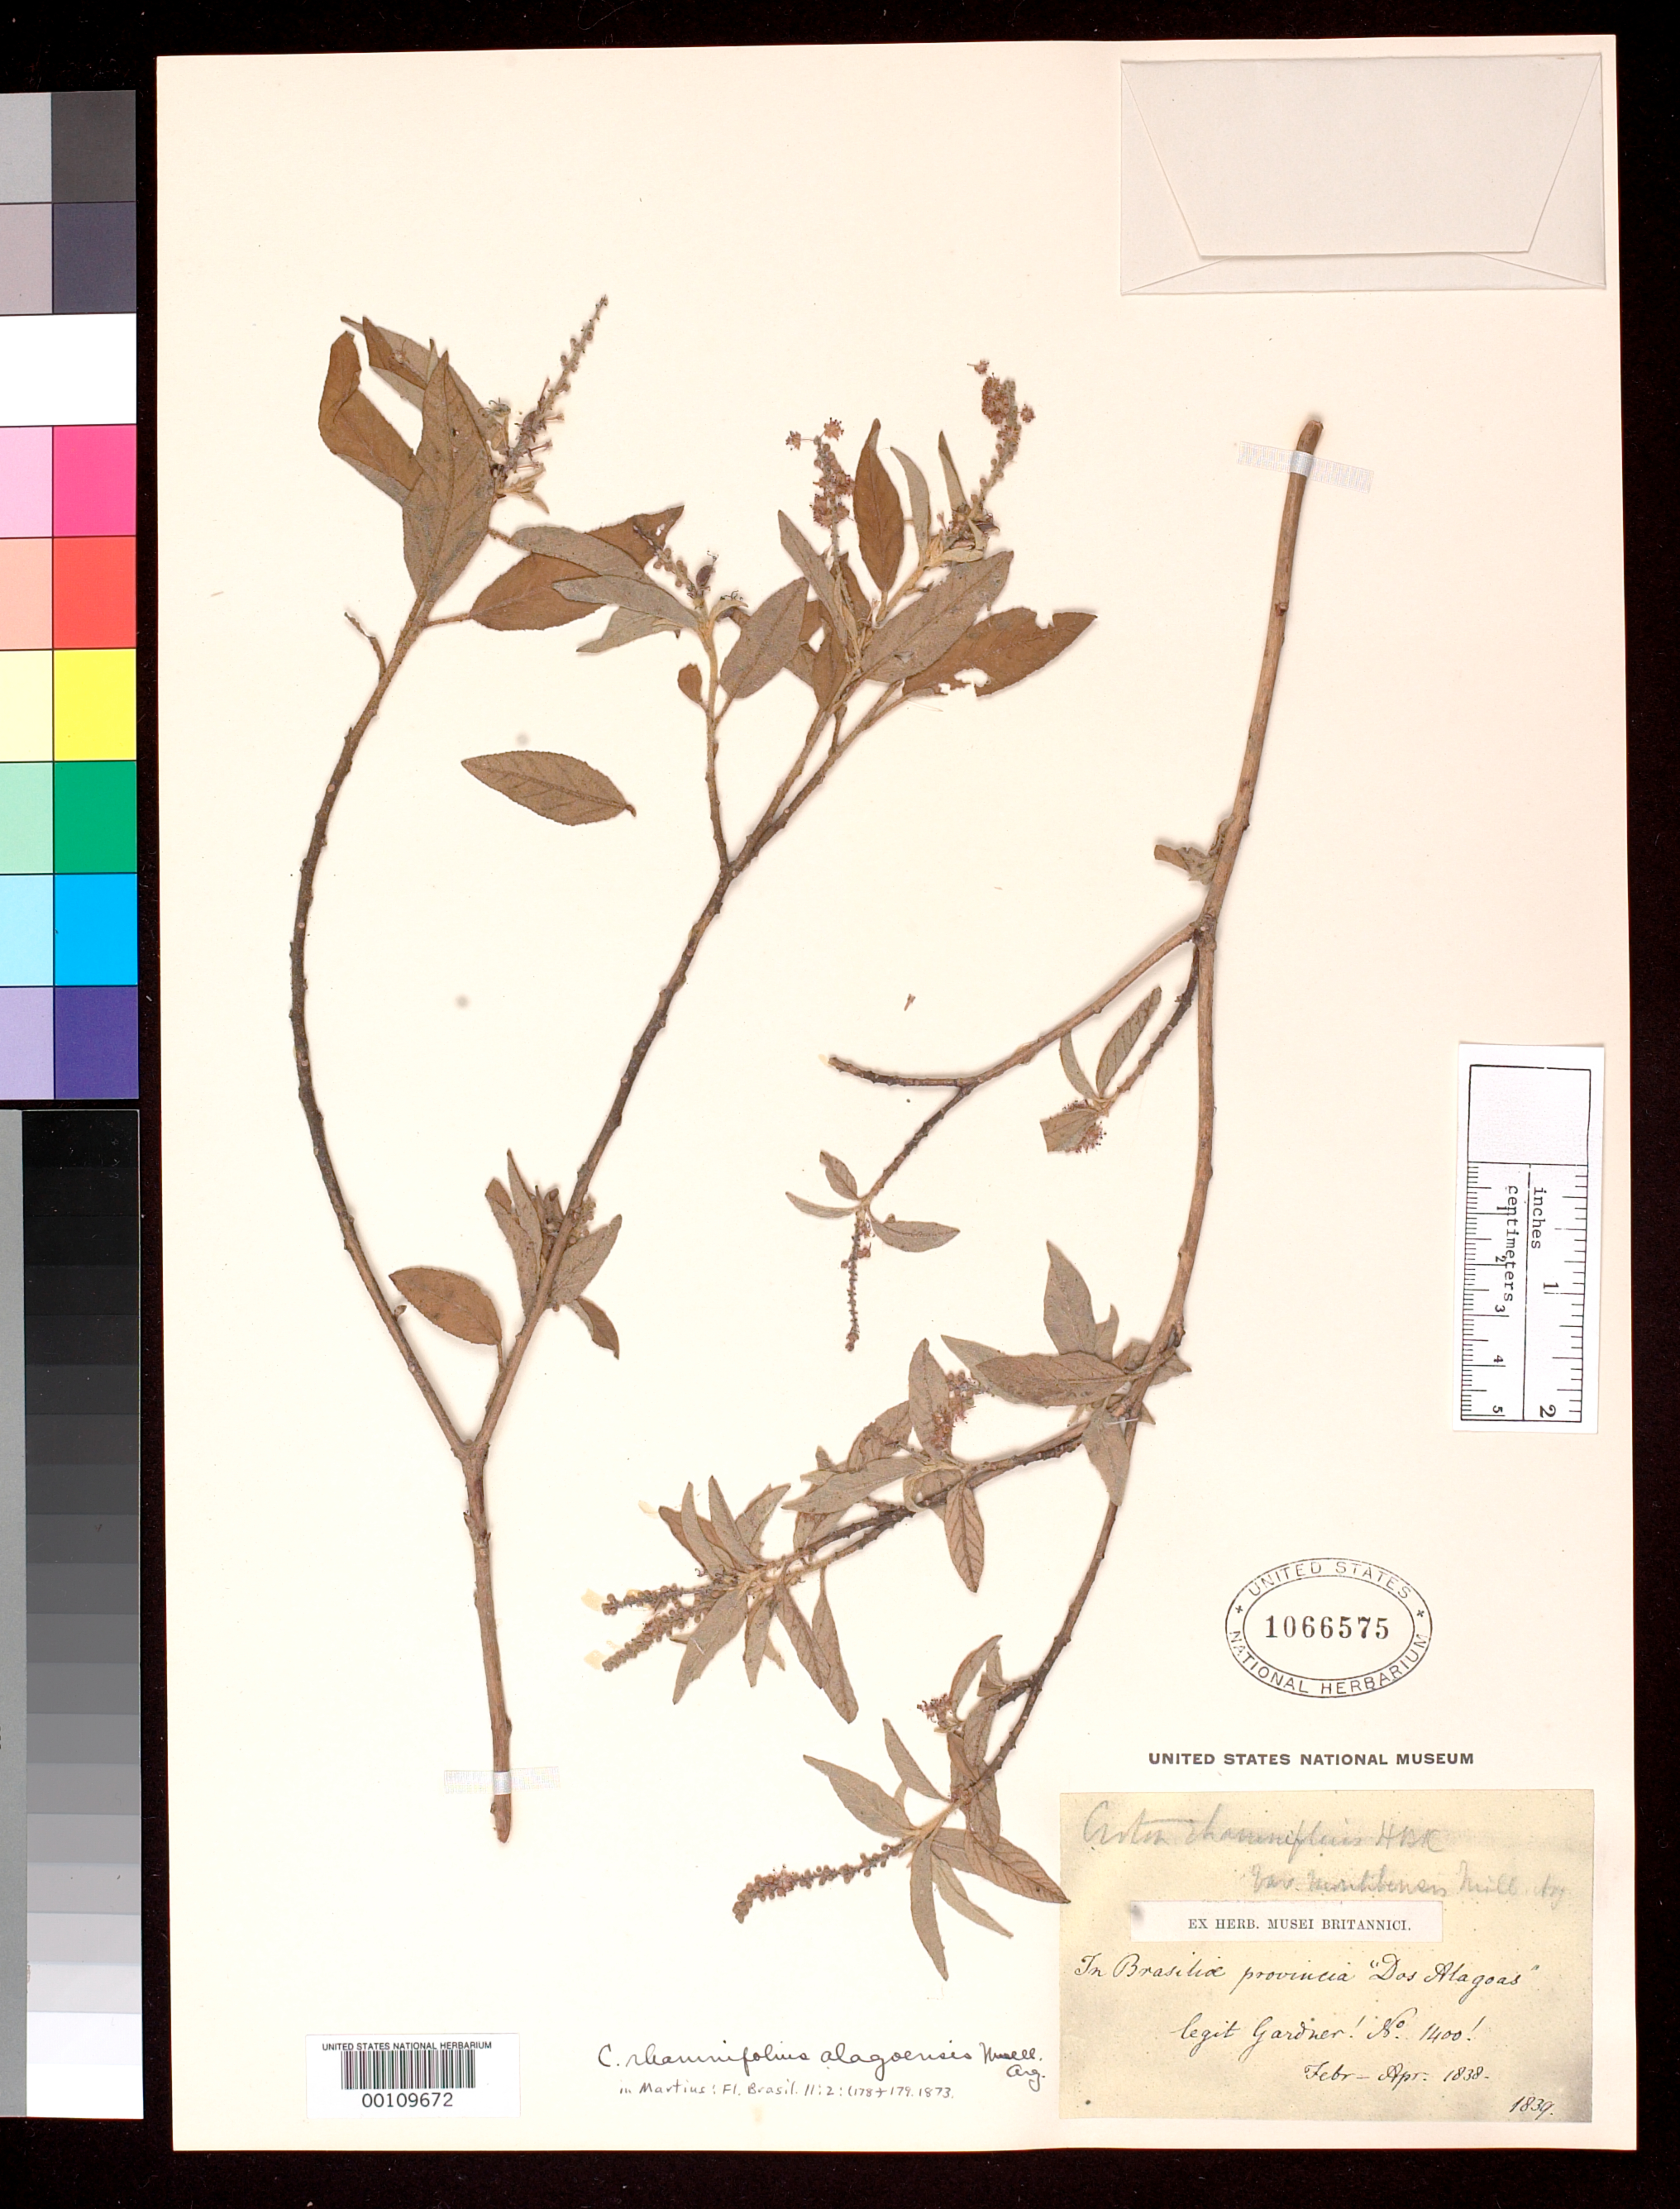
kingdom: Plantae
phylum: Tracheophyta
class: Magnoliopsida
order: Malpighiales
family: Euphorbiaceae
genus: Croton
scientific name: Croton rhamnifolius var. alagoensis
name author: Müll. Arg. in Mart.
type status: Isotype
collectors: G. Gardner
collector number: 1400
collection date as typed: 1838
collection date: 1838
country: Brazil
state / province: Alagoas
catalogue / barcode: US 1066575